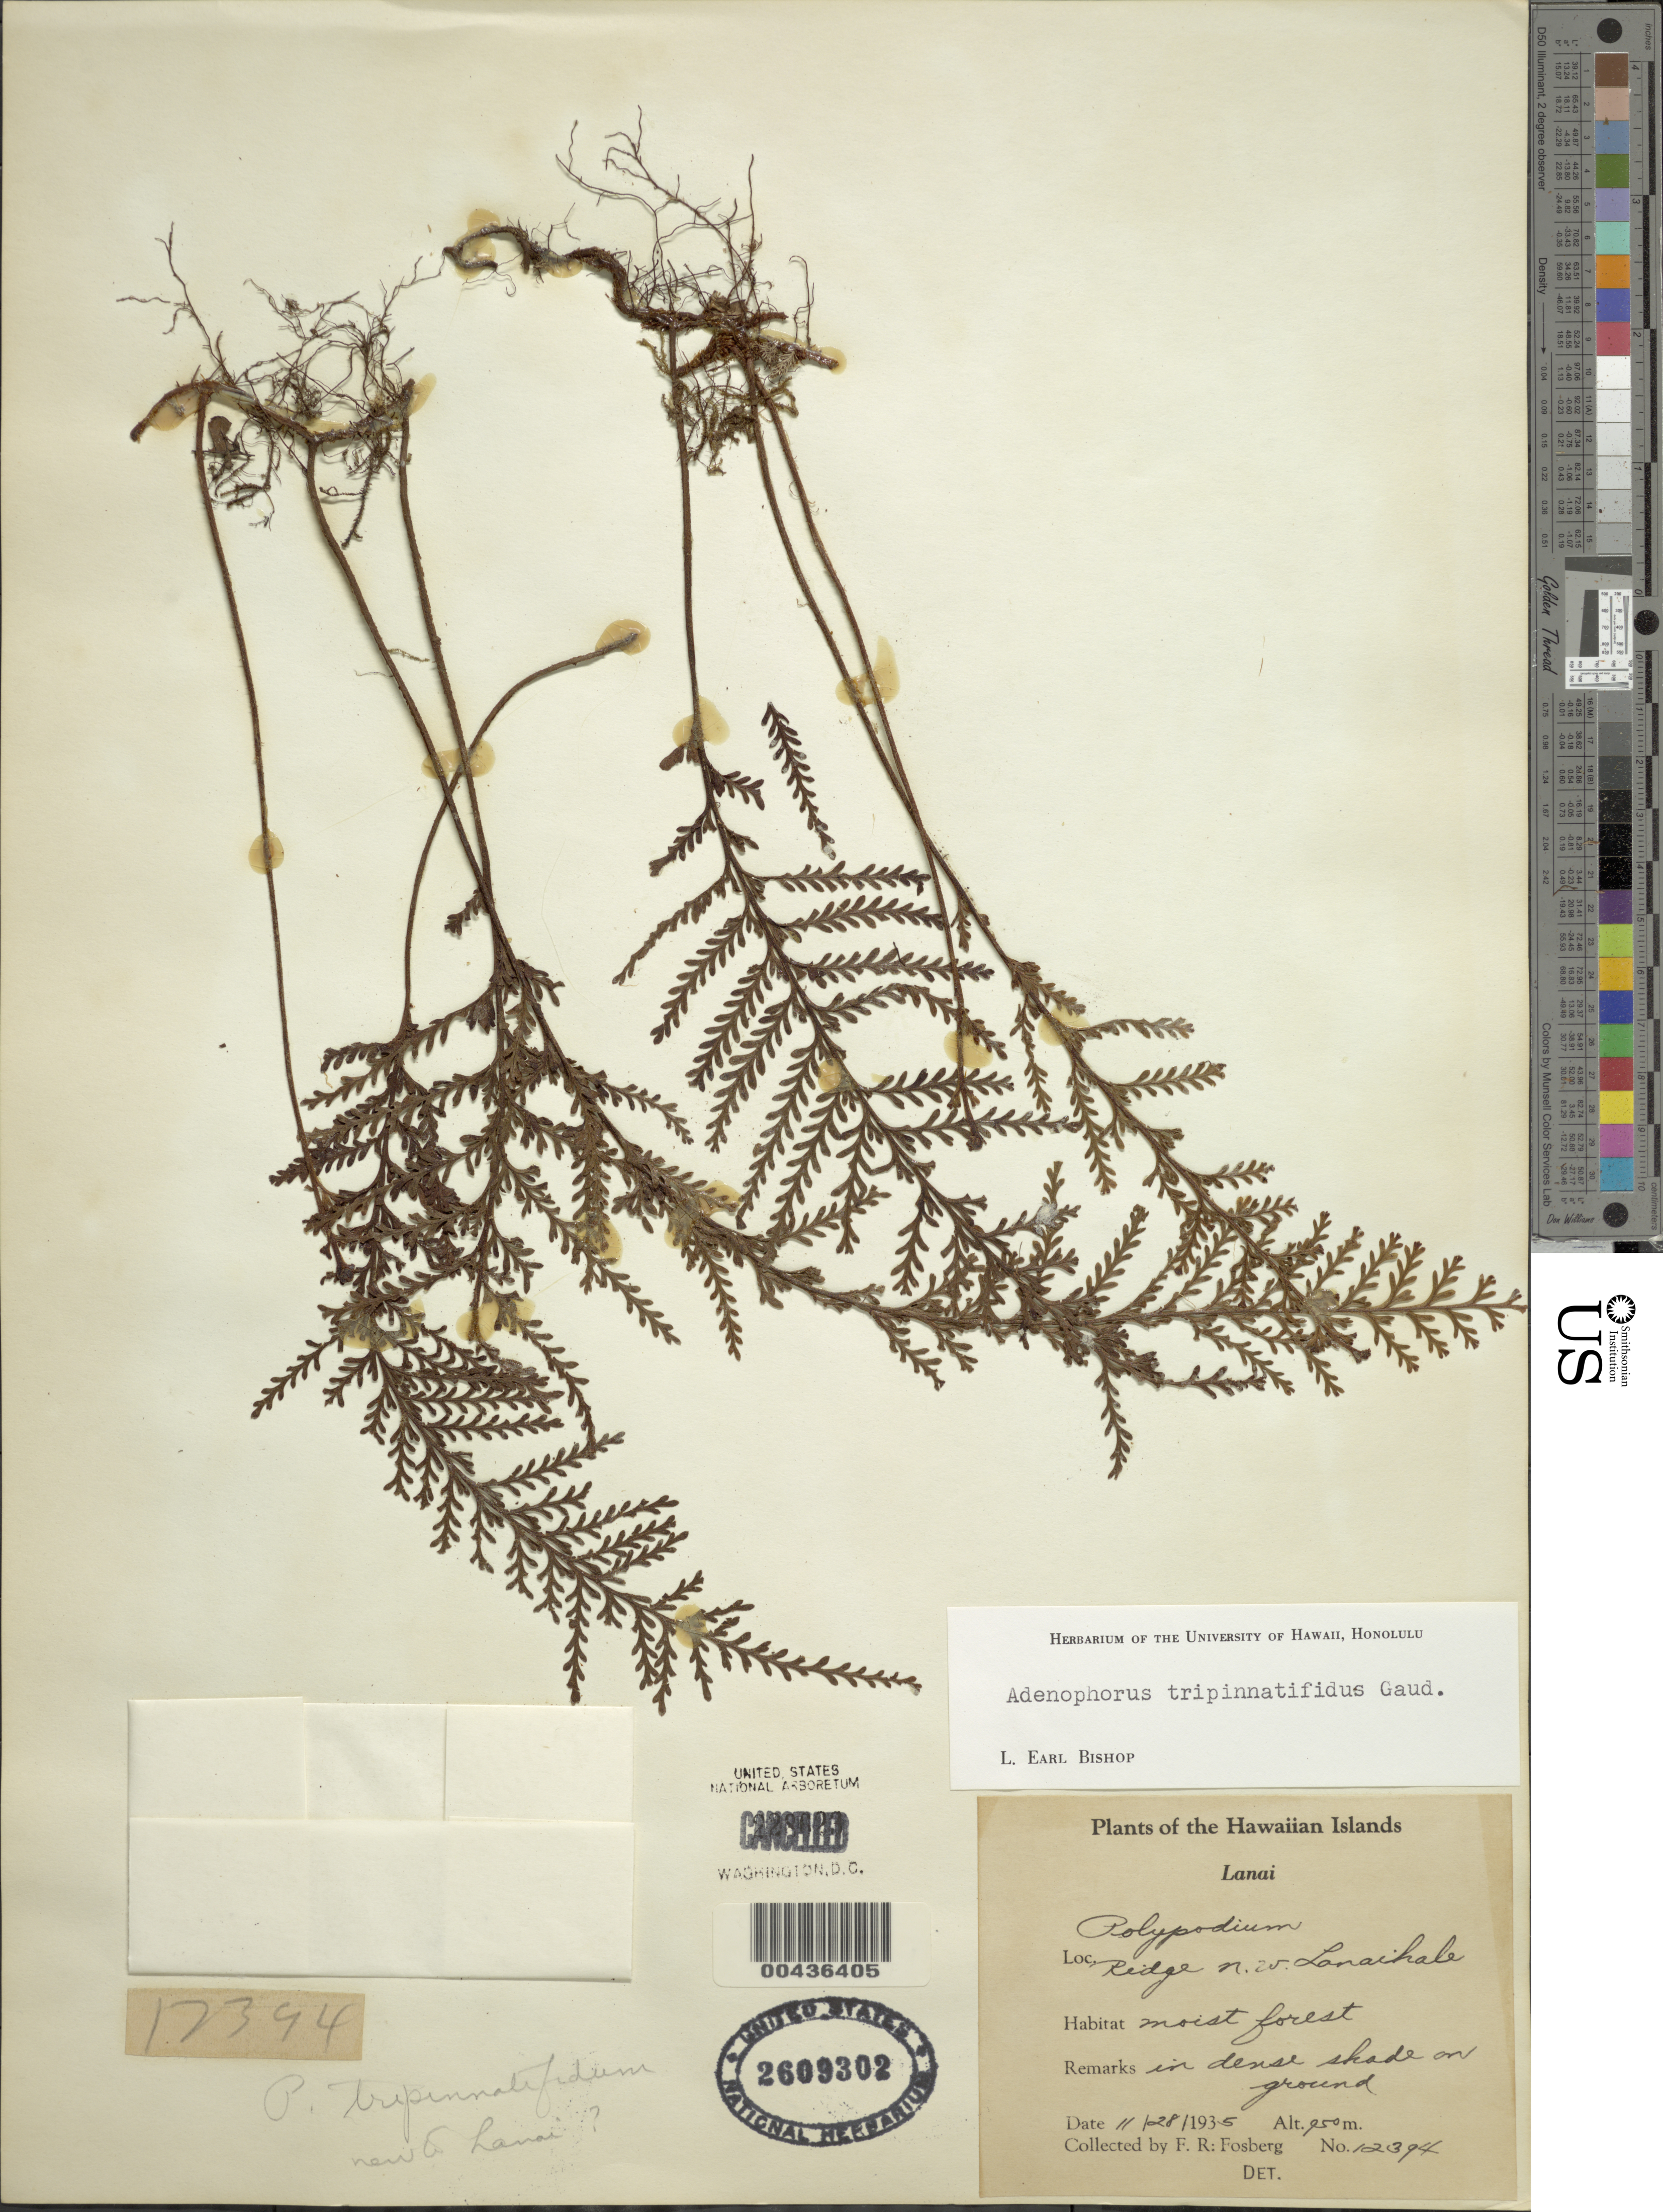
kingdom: Plantae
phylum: Tracheophyta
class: Polypodiopsida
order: Polypodiales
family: Polypodiaceae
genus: Adenophorus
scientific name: Adenophorus tripinnatifidus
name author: Gaudich.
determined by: Bishop, L. E.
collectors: F. R. Fosberg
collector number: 12394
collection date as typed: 28 Nov 1935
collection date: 1935-11-28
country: United States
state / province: Hawaii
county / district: Maui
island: Lana'i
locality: Ridge NW Lanaihale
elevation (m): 950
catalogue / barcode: US 2609302